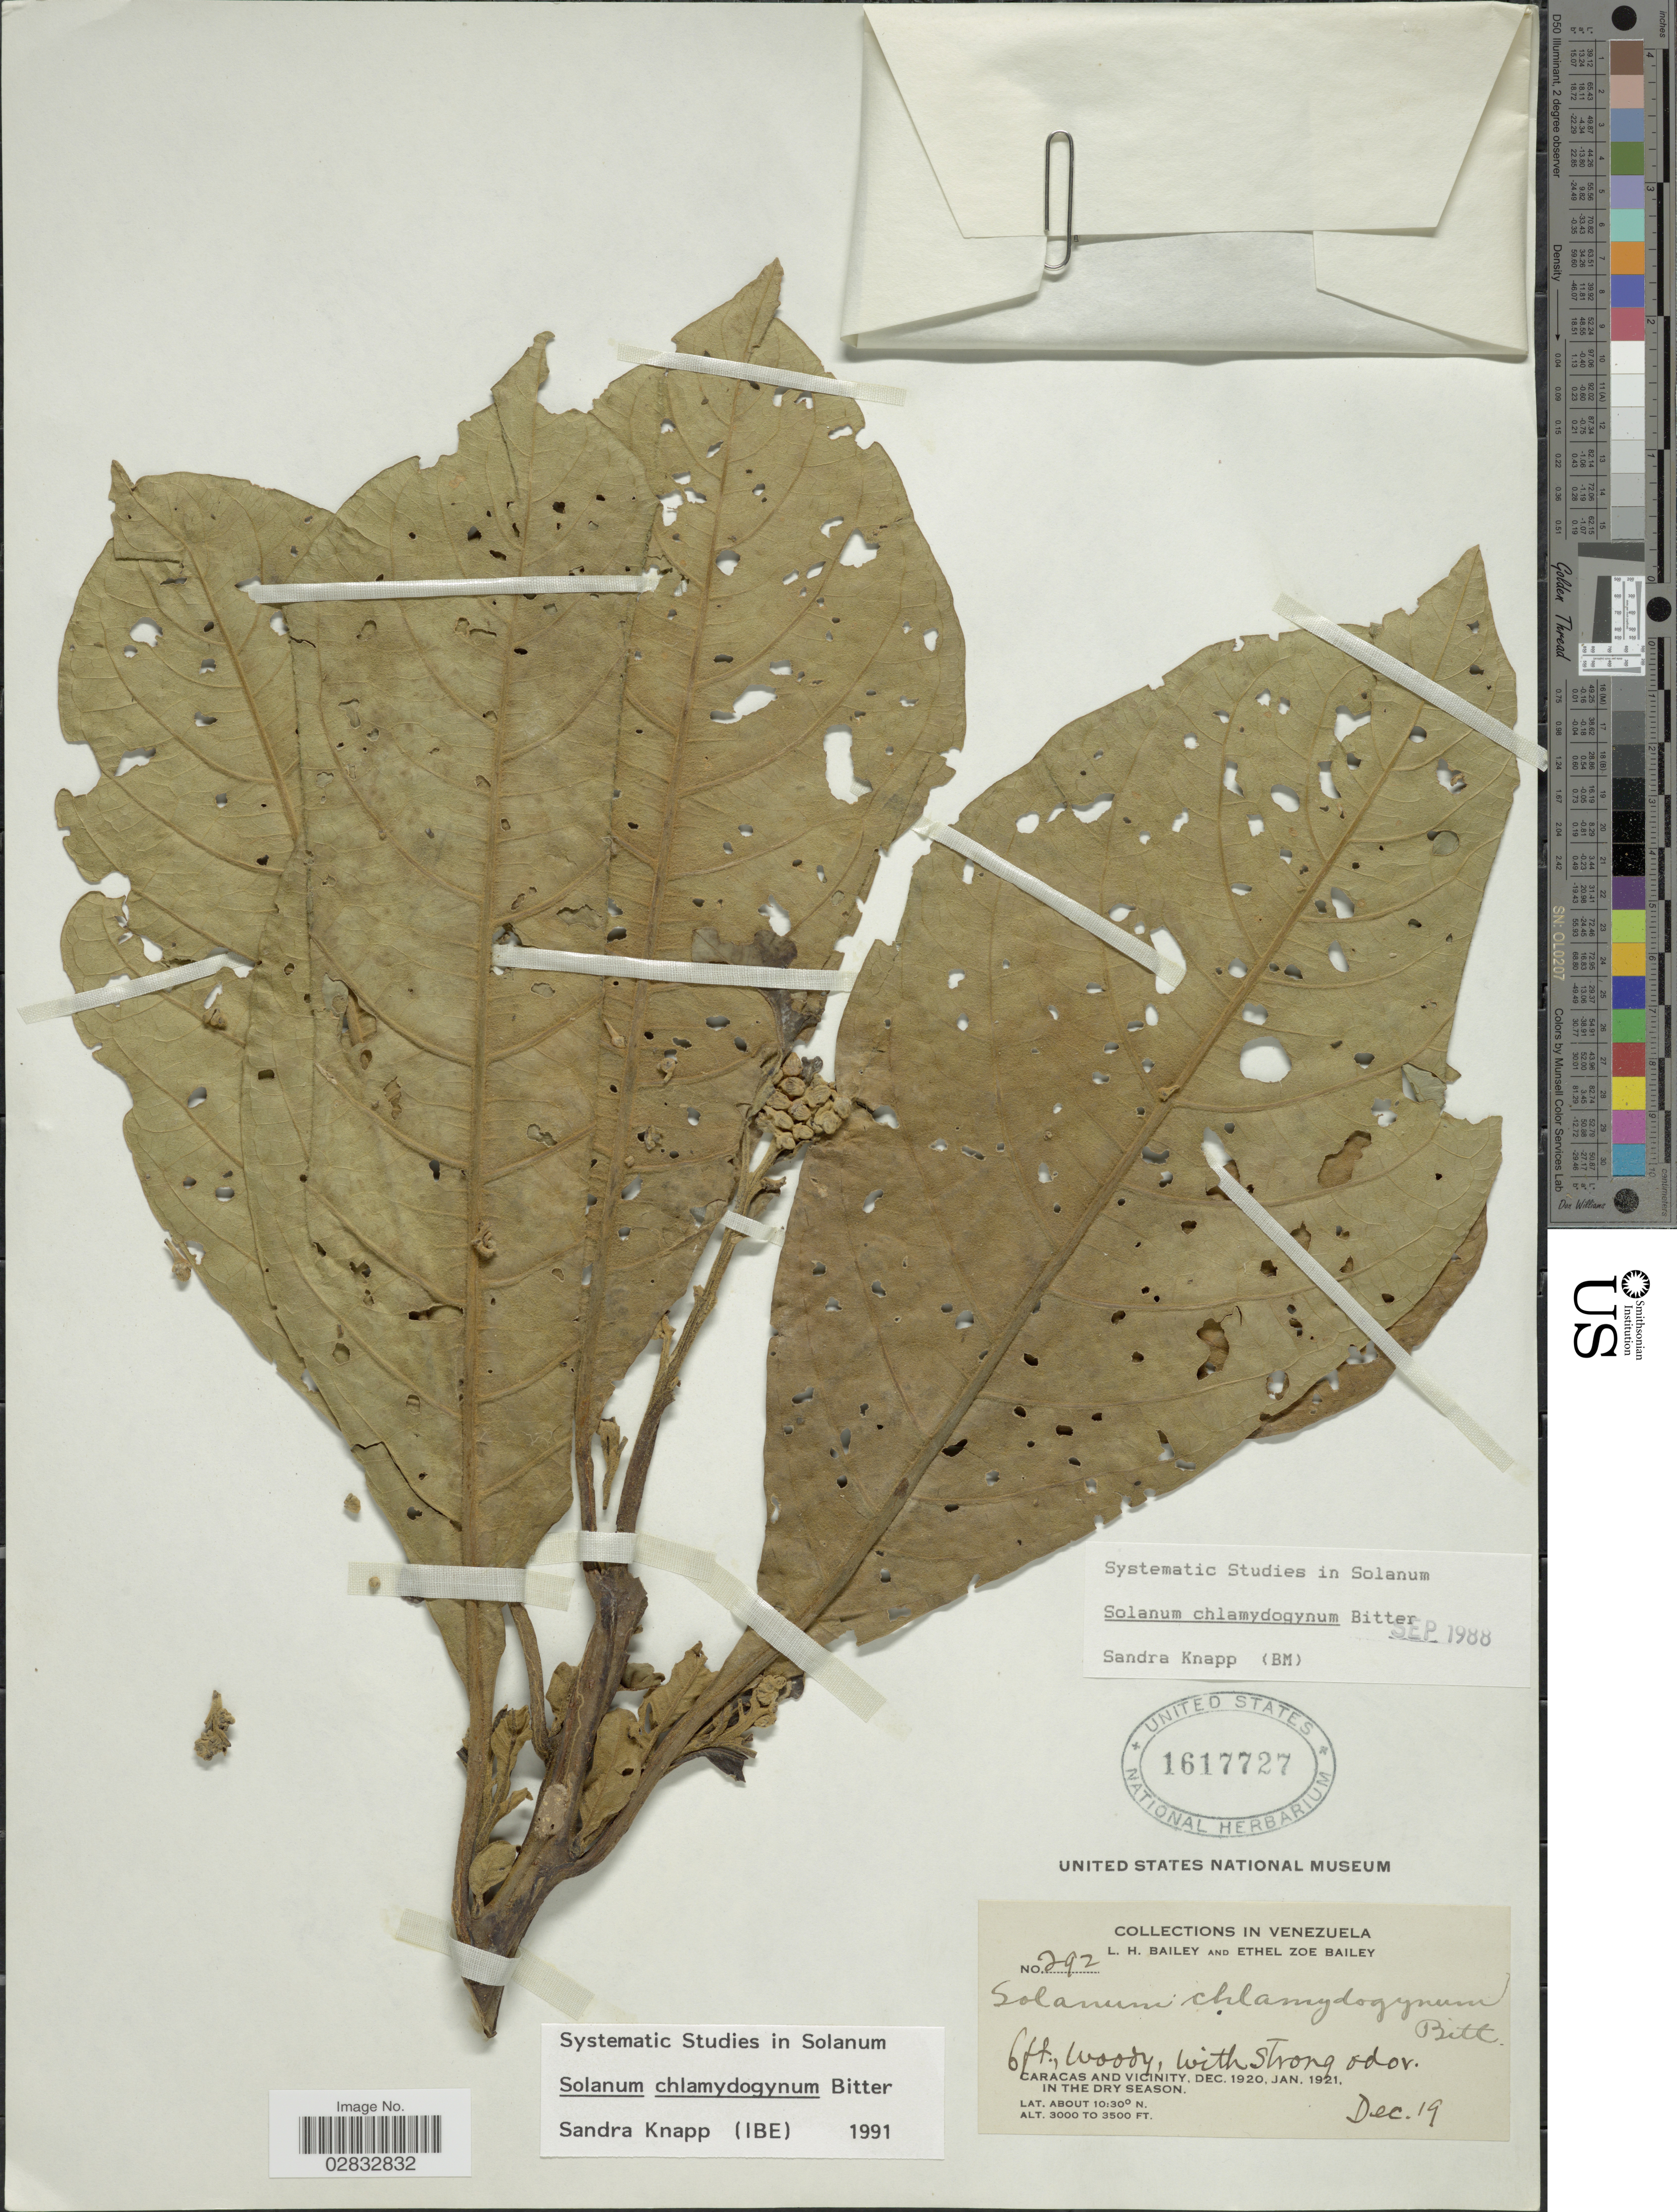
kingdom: Plantae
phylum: Tracheophyta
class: Magnoliopsida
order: Solanales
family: Solanaceae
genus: Solanum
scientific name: Solanum chlamydogynum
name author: Bitter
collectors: L. H. Bailey & E. Z. Bailey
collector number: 292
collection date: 1920-12-19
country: Venezuela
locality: Caracas and Vicinity.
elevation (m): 914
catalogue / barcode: US 1617727